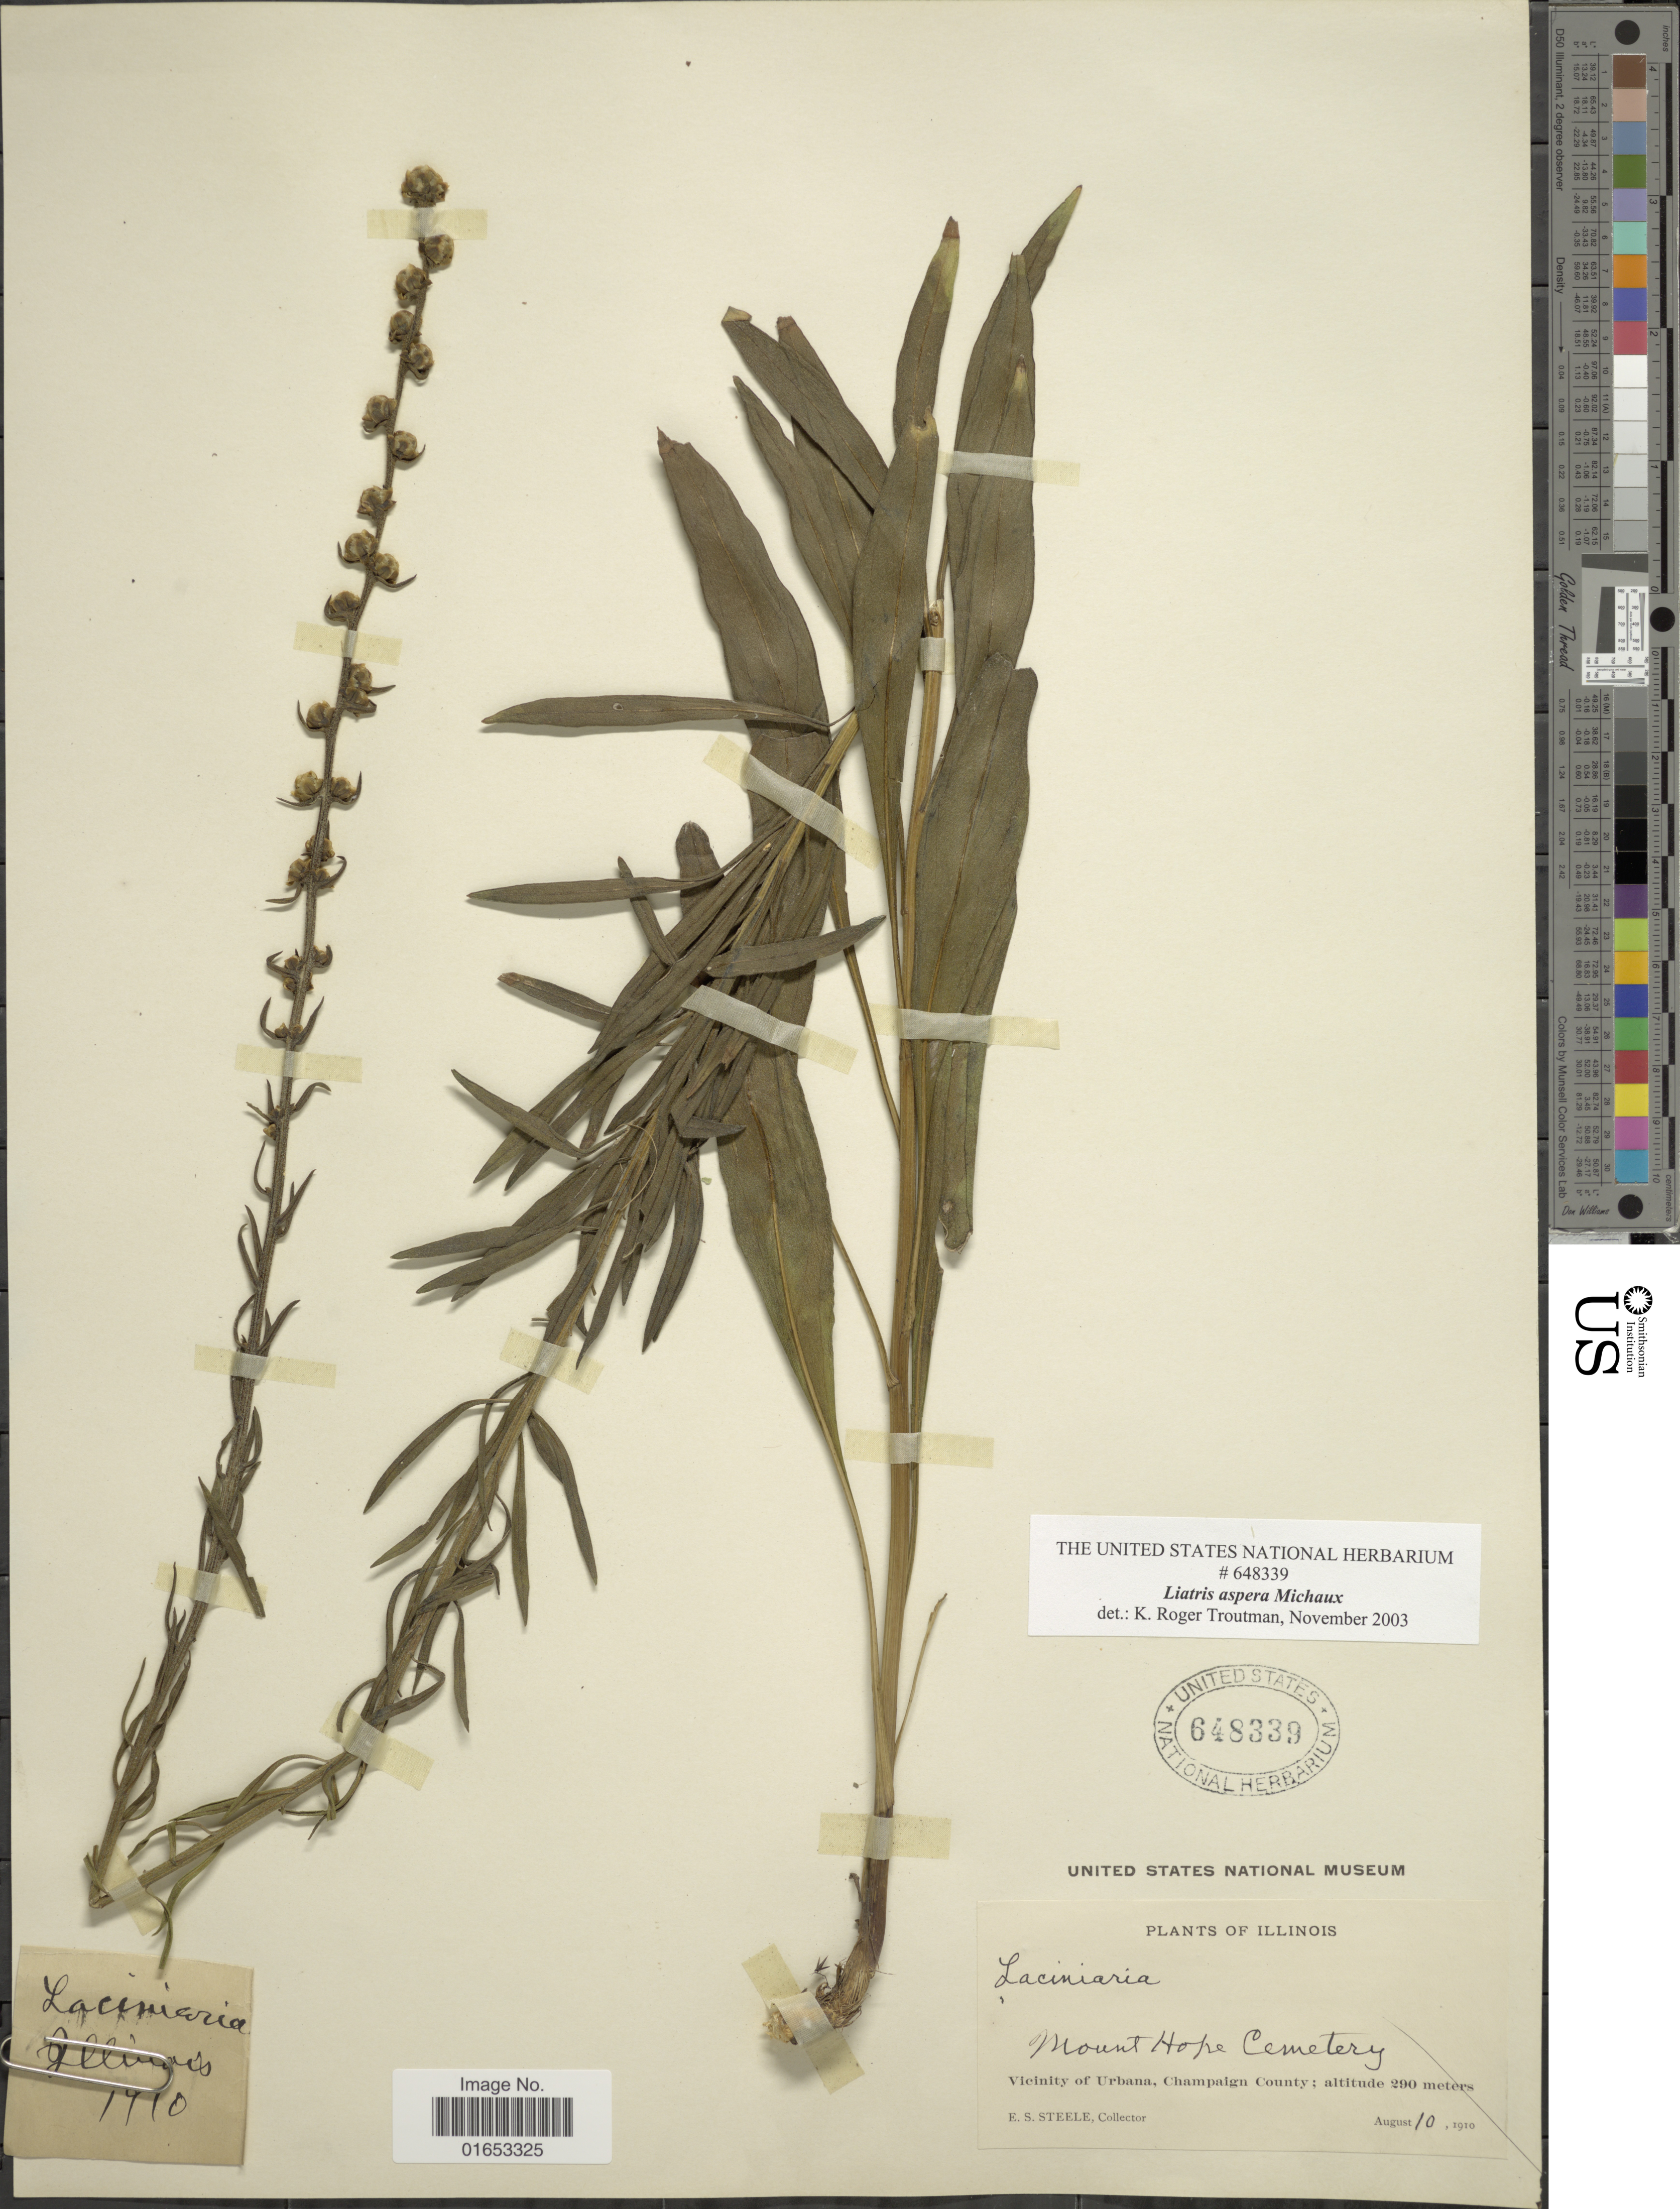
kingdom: Plantae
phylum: Tracheophyta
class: Magnoliopsida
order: Asterales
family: Asteraceae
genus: Liatris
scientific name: Liatris aspera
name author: Michx.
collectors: E. Steele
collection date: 1910-08-10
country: United States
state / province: Illinois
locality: Mount Hope Cemetery, Vicinity of Urbana, Champaign County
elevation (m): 290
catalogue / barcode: US 648339